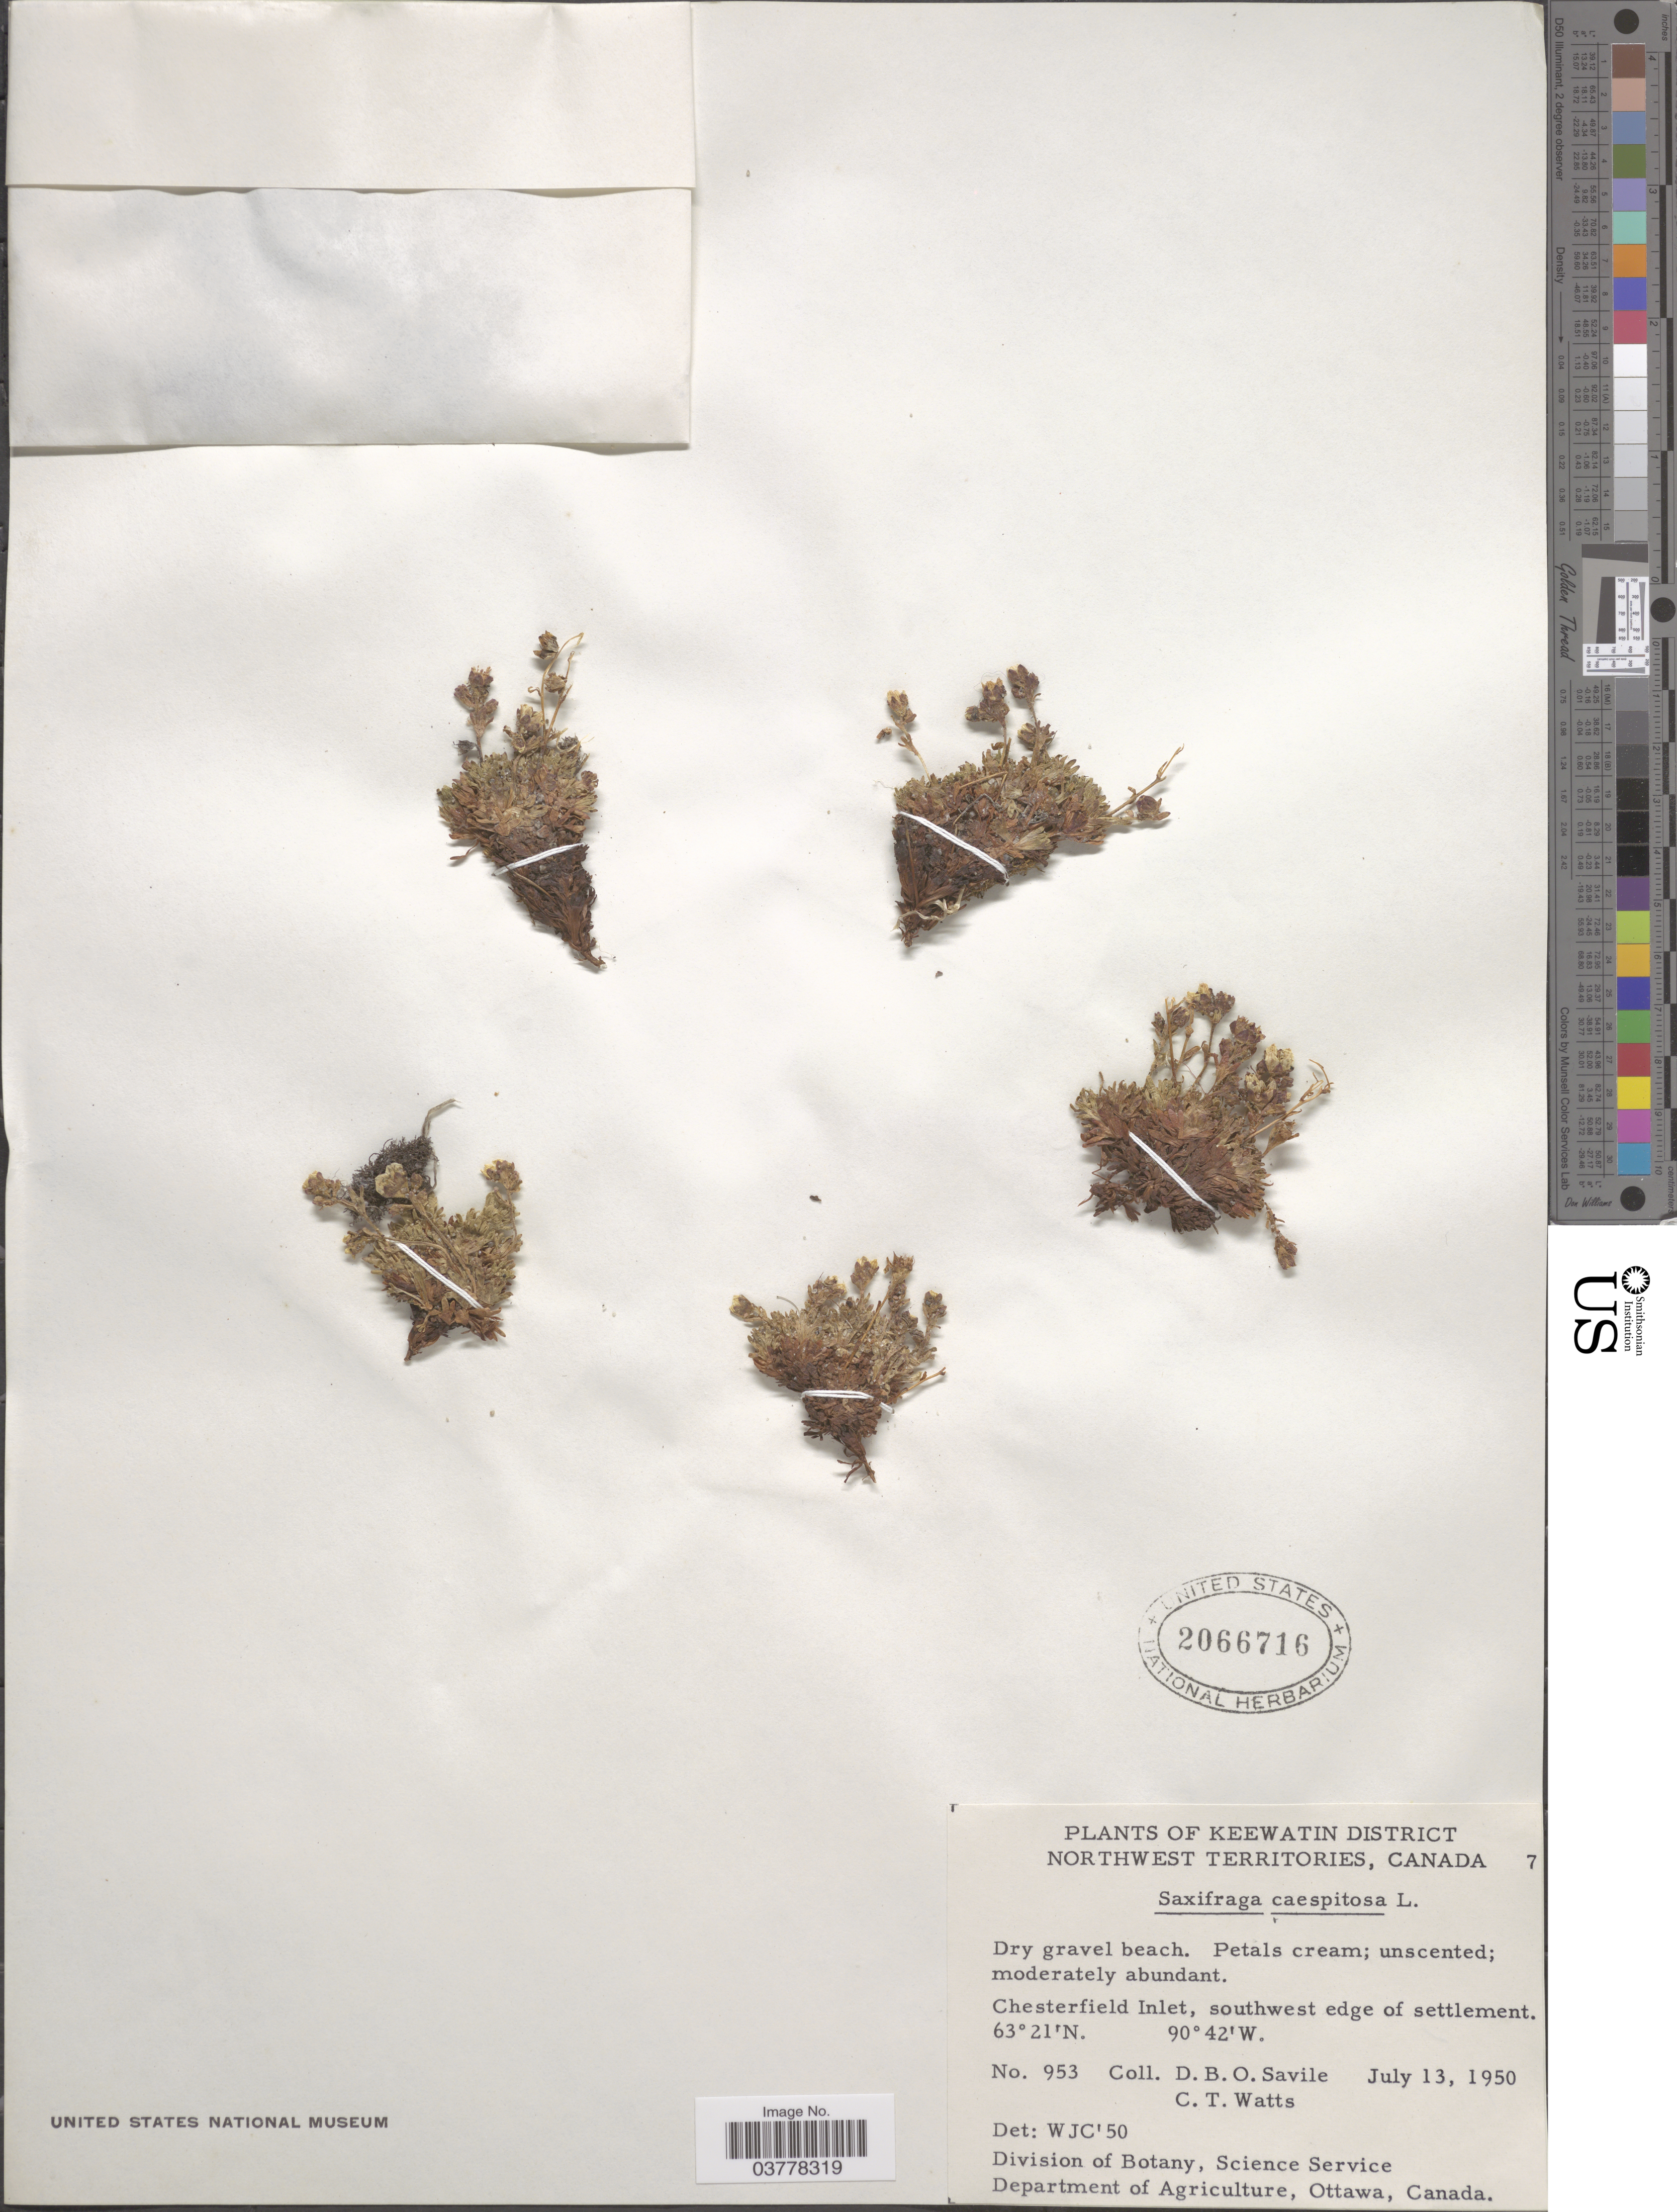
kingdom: Plantae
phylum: Tracheophyta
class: Magnoliopsida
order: Saxifragales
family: Saxifragaceae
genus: Saxifraga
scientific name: Saxifraga caespitosa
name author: L.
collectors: D. Savile & C. Watts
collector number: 953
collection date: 1950-07-13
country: Canada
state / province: Northwest Territories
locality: Keewatin District. Chesterfield Inlet, southwest edge of settlement.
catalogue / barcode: US 2066716